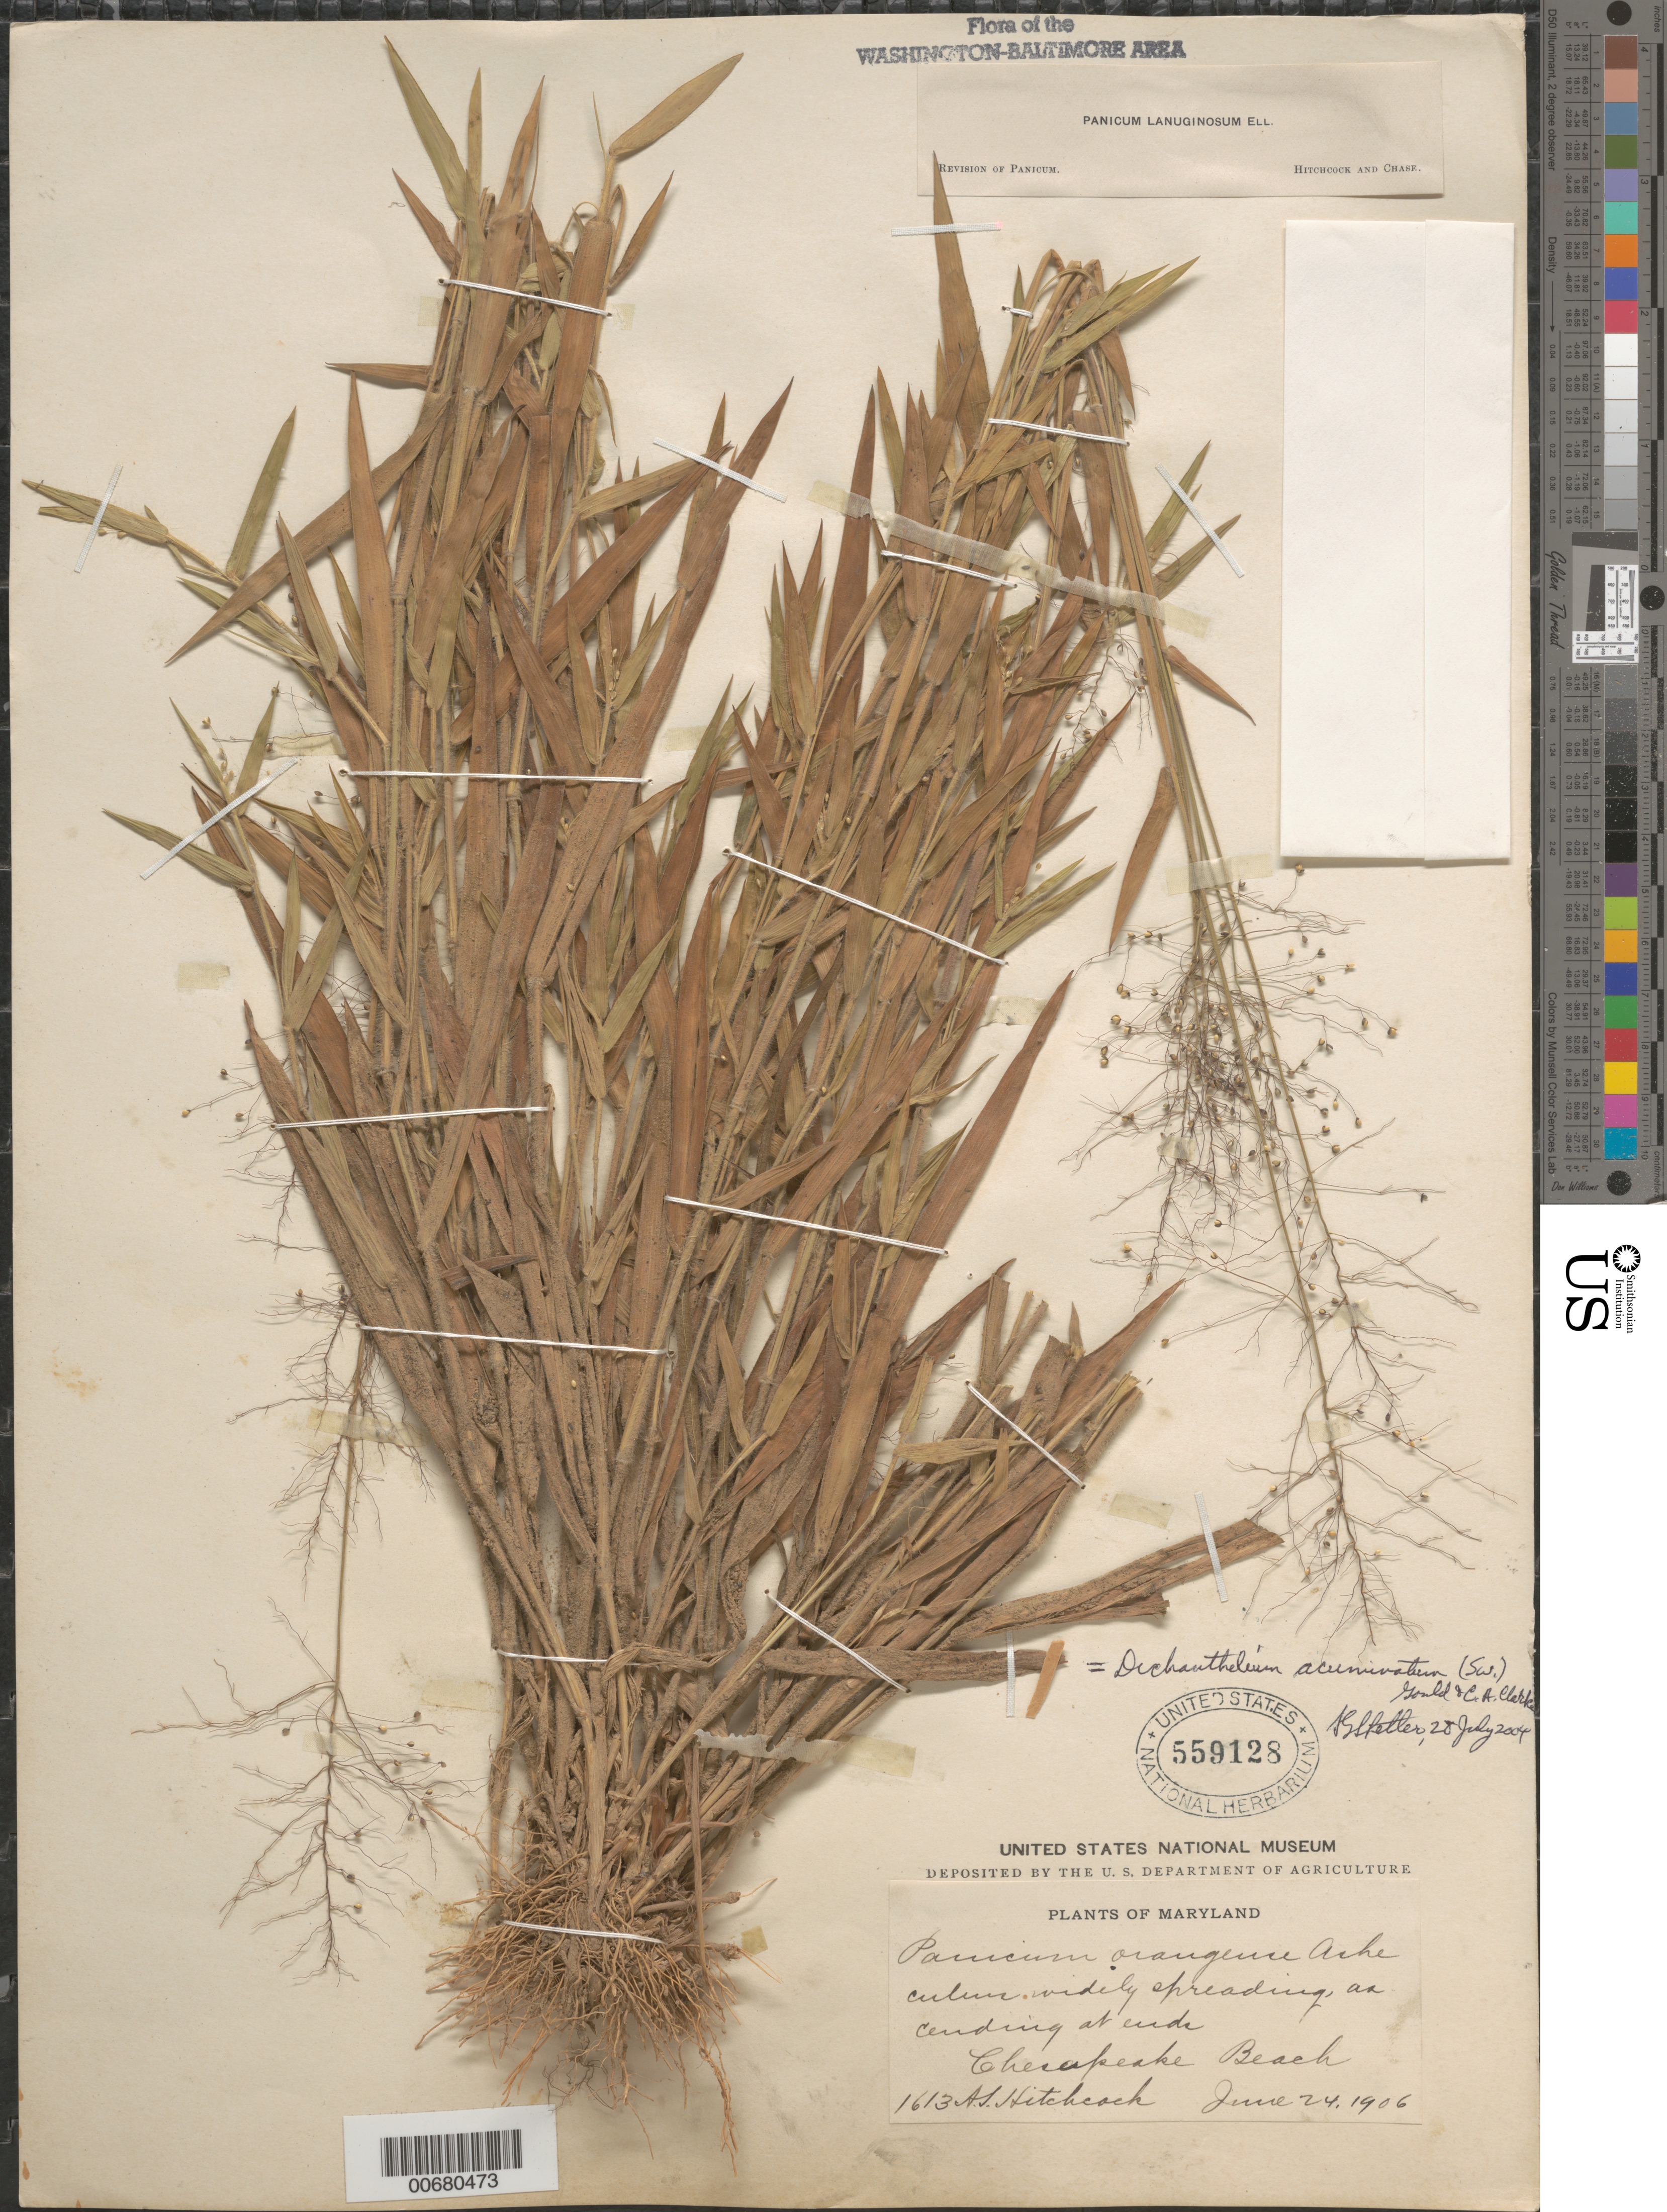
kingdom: Plantae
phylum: Tracheophyta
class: Liliopsida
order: Poales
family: Poaceae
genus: Dichanthelium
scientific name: Dichanthelium acuminatum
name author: (Sw.) Gould & C.A. Clark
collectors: A. S. Hitchcock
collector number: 1613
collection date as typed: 24 Jun 1906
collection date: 1906-06-24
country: United States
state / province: Maryland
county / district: Calvert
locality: Chesapeake Beach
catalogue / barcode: US 559128